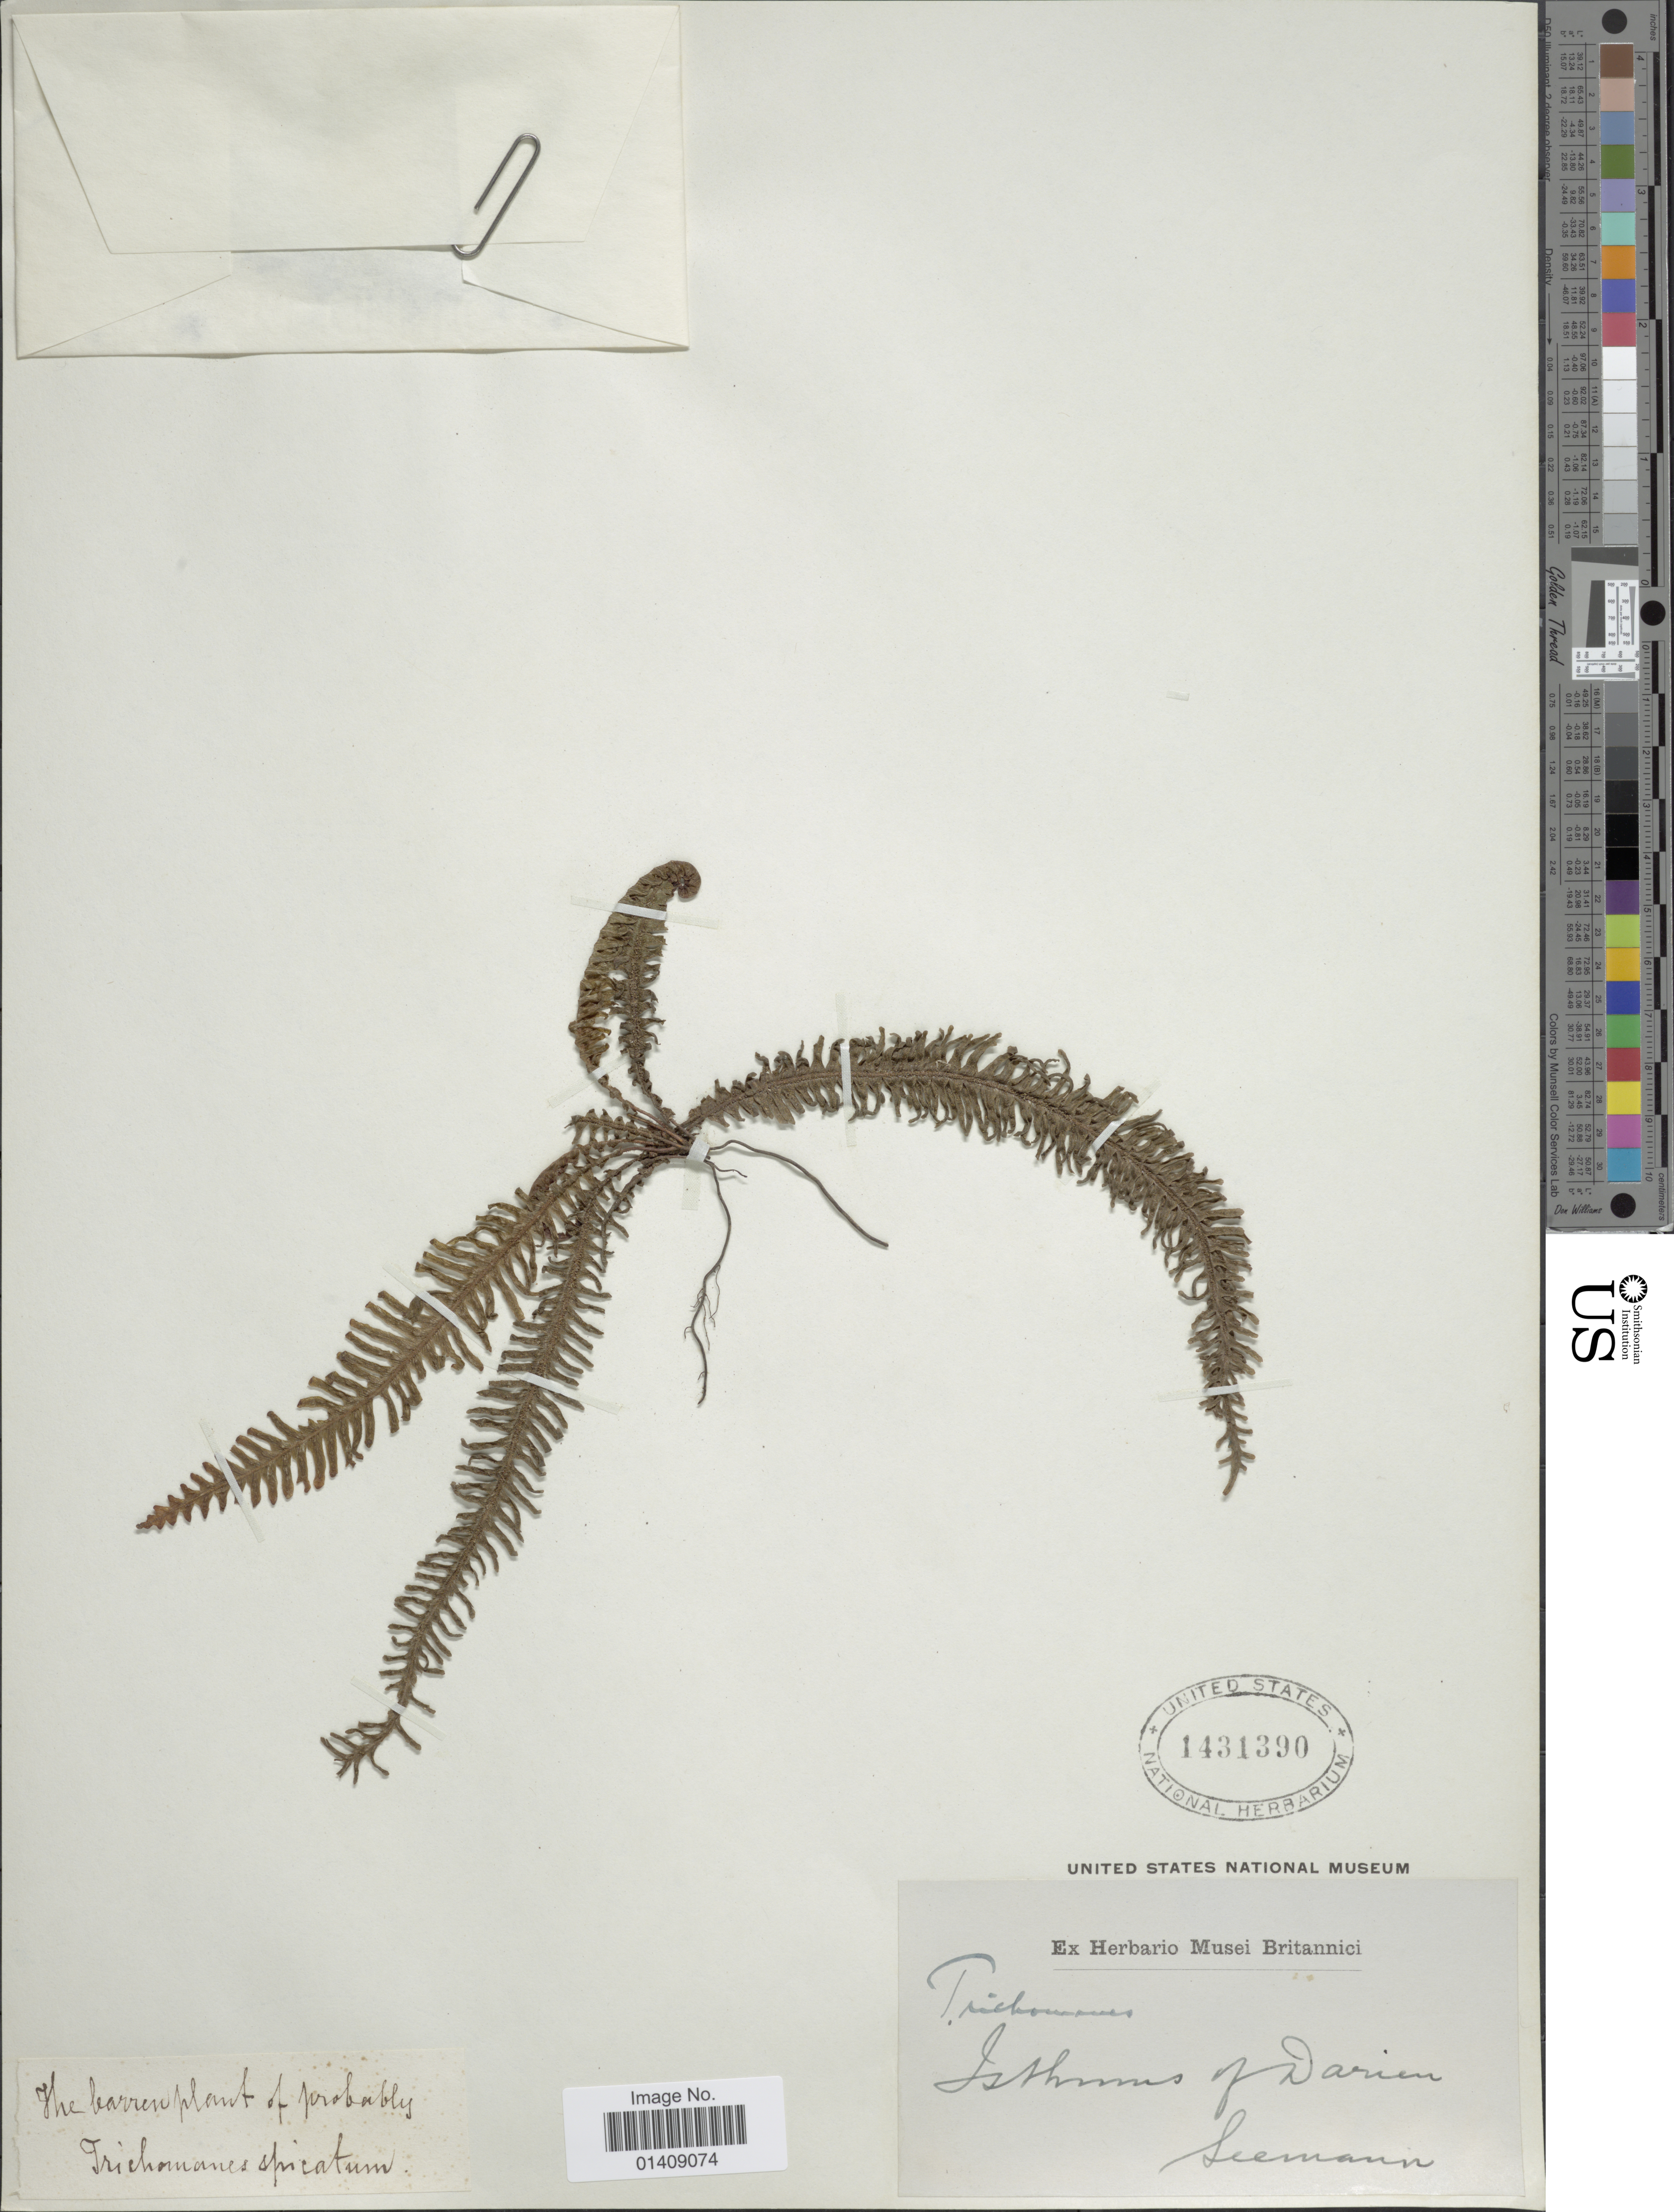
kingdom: Plantae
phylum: Tracheophyta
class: Polypodiopsida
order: Hymenophyllales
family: Hymenophyllaceae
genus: Trichomanes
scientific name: Trichomanes osmundoides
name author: DC. ex Poir.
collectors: Seeman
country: Panama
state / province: Darién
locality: Isthmus of Darien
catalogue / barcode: US 1431390